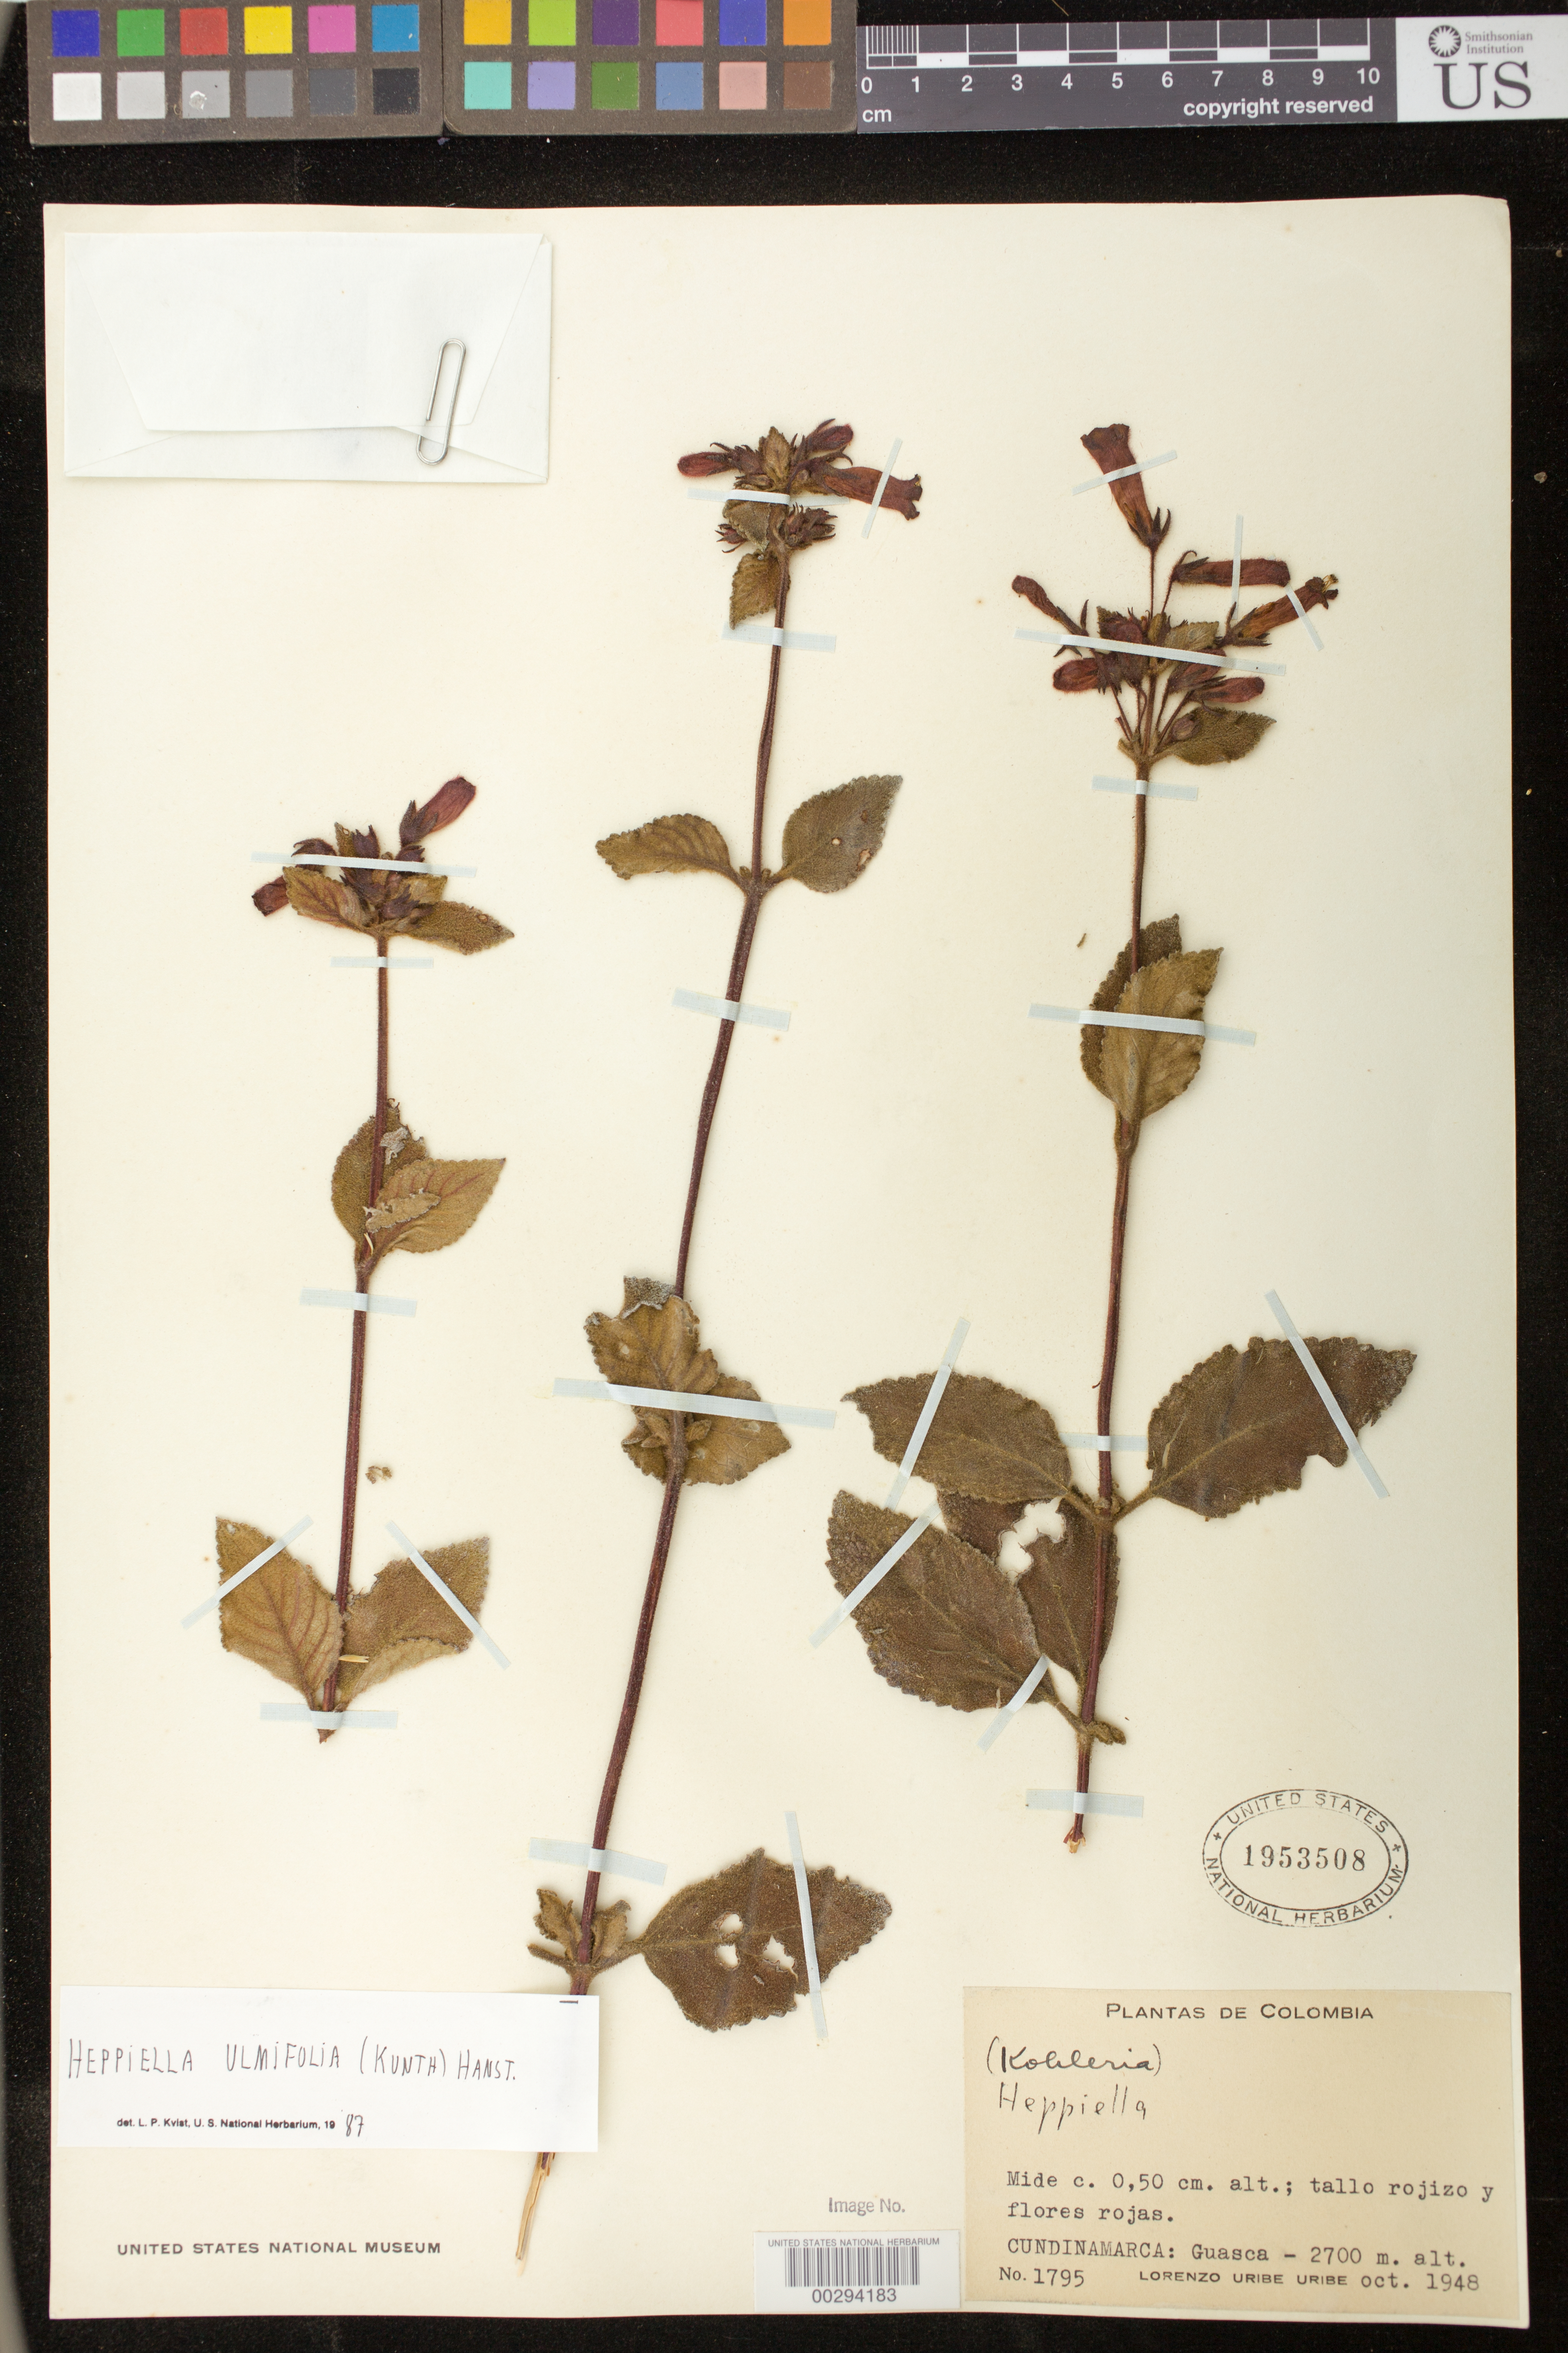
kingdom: Plantae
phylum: Tracheophyta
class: Magnoliopsida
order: Lamiales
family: Gesneriaceae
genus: Heppiella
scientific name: Heppiella ulmifolia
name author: (Kunth) Hanst.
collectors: L. Uribe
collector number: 1795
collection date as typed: Oct 1948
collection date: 1948-10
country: Colombia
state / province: Cundinamarca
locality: Guasca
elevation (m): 2700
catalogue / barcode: US 1953508